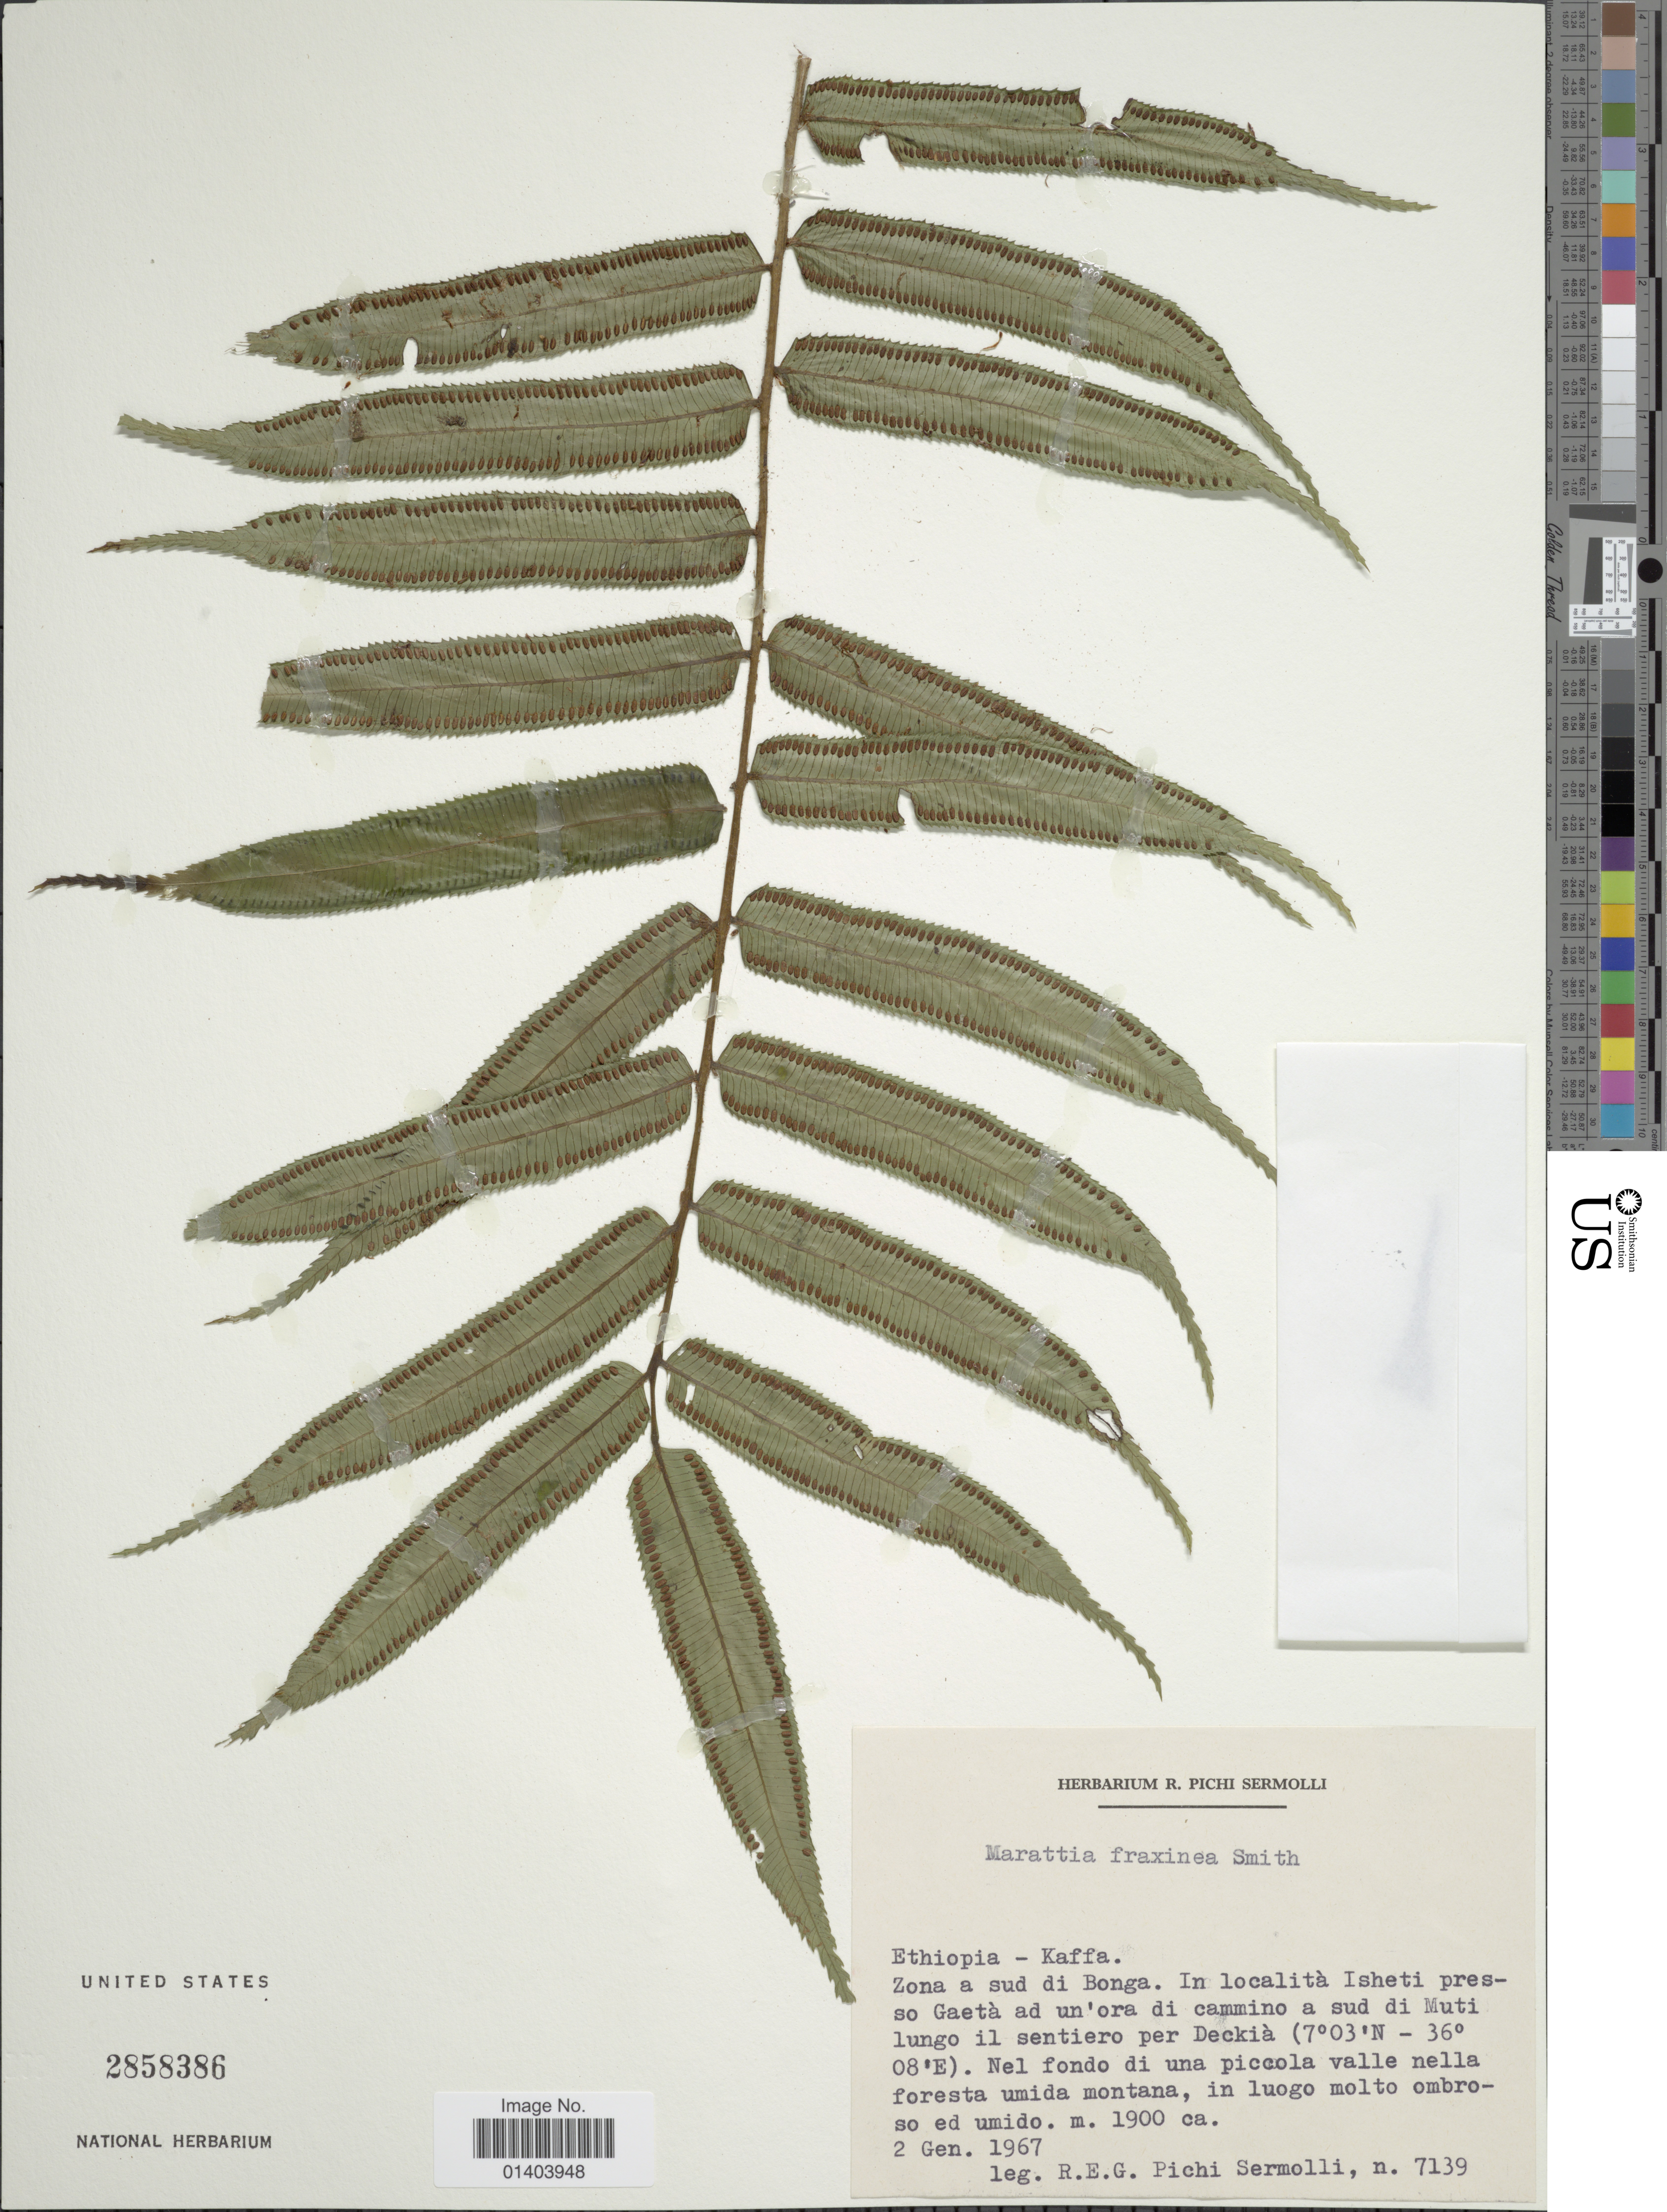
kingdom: Plantae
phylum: Tracheophyta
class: Polypodiopsida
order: Marattiales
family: Marattiaceae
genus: Ptisana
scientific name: Ptisana fraxinea var. fraxinea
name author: (Sm.) Murdock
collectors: R. E. Pichi-Sermolli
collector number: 7139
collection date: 1967-01-02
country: Ethiopia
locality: Kaffa, Zona a sud di Bonga. In localitè Isheti presso Gaetè ad un'ora di cammino a sud di Muti lungo il sentiero per Deckia. Nel fondo du una picola valle nella foresta umida montana, in luogo molto ombroso ed umido.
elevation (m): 1900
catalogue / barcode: US 2858386